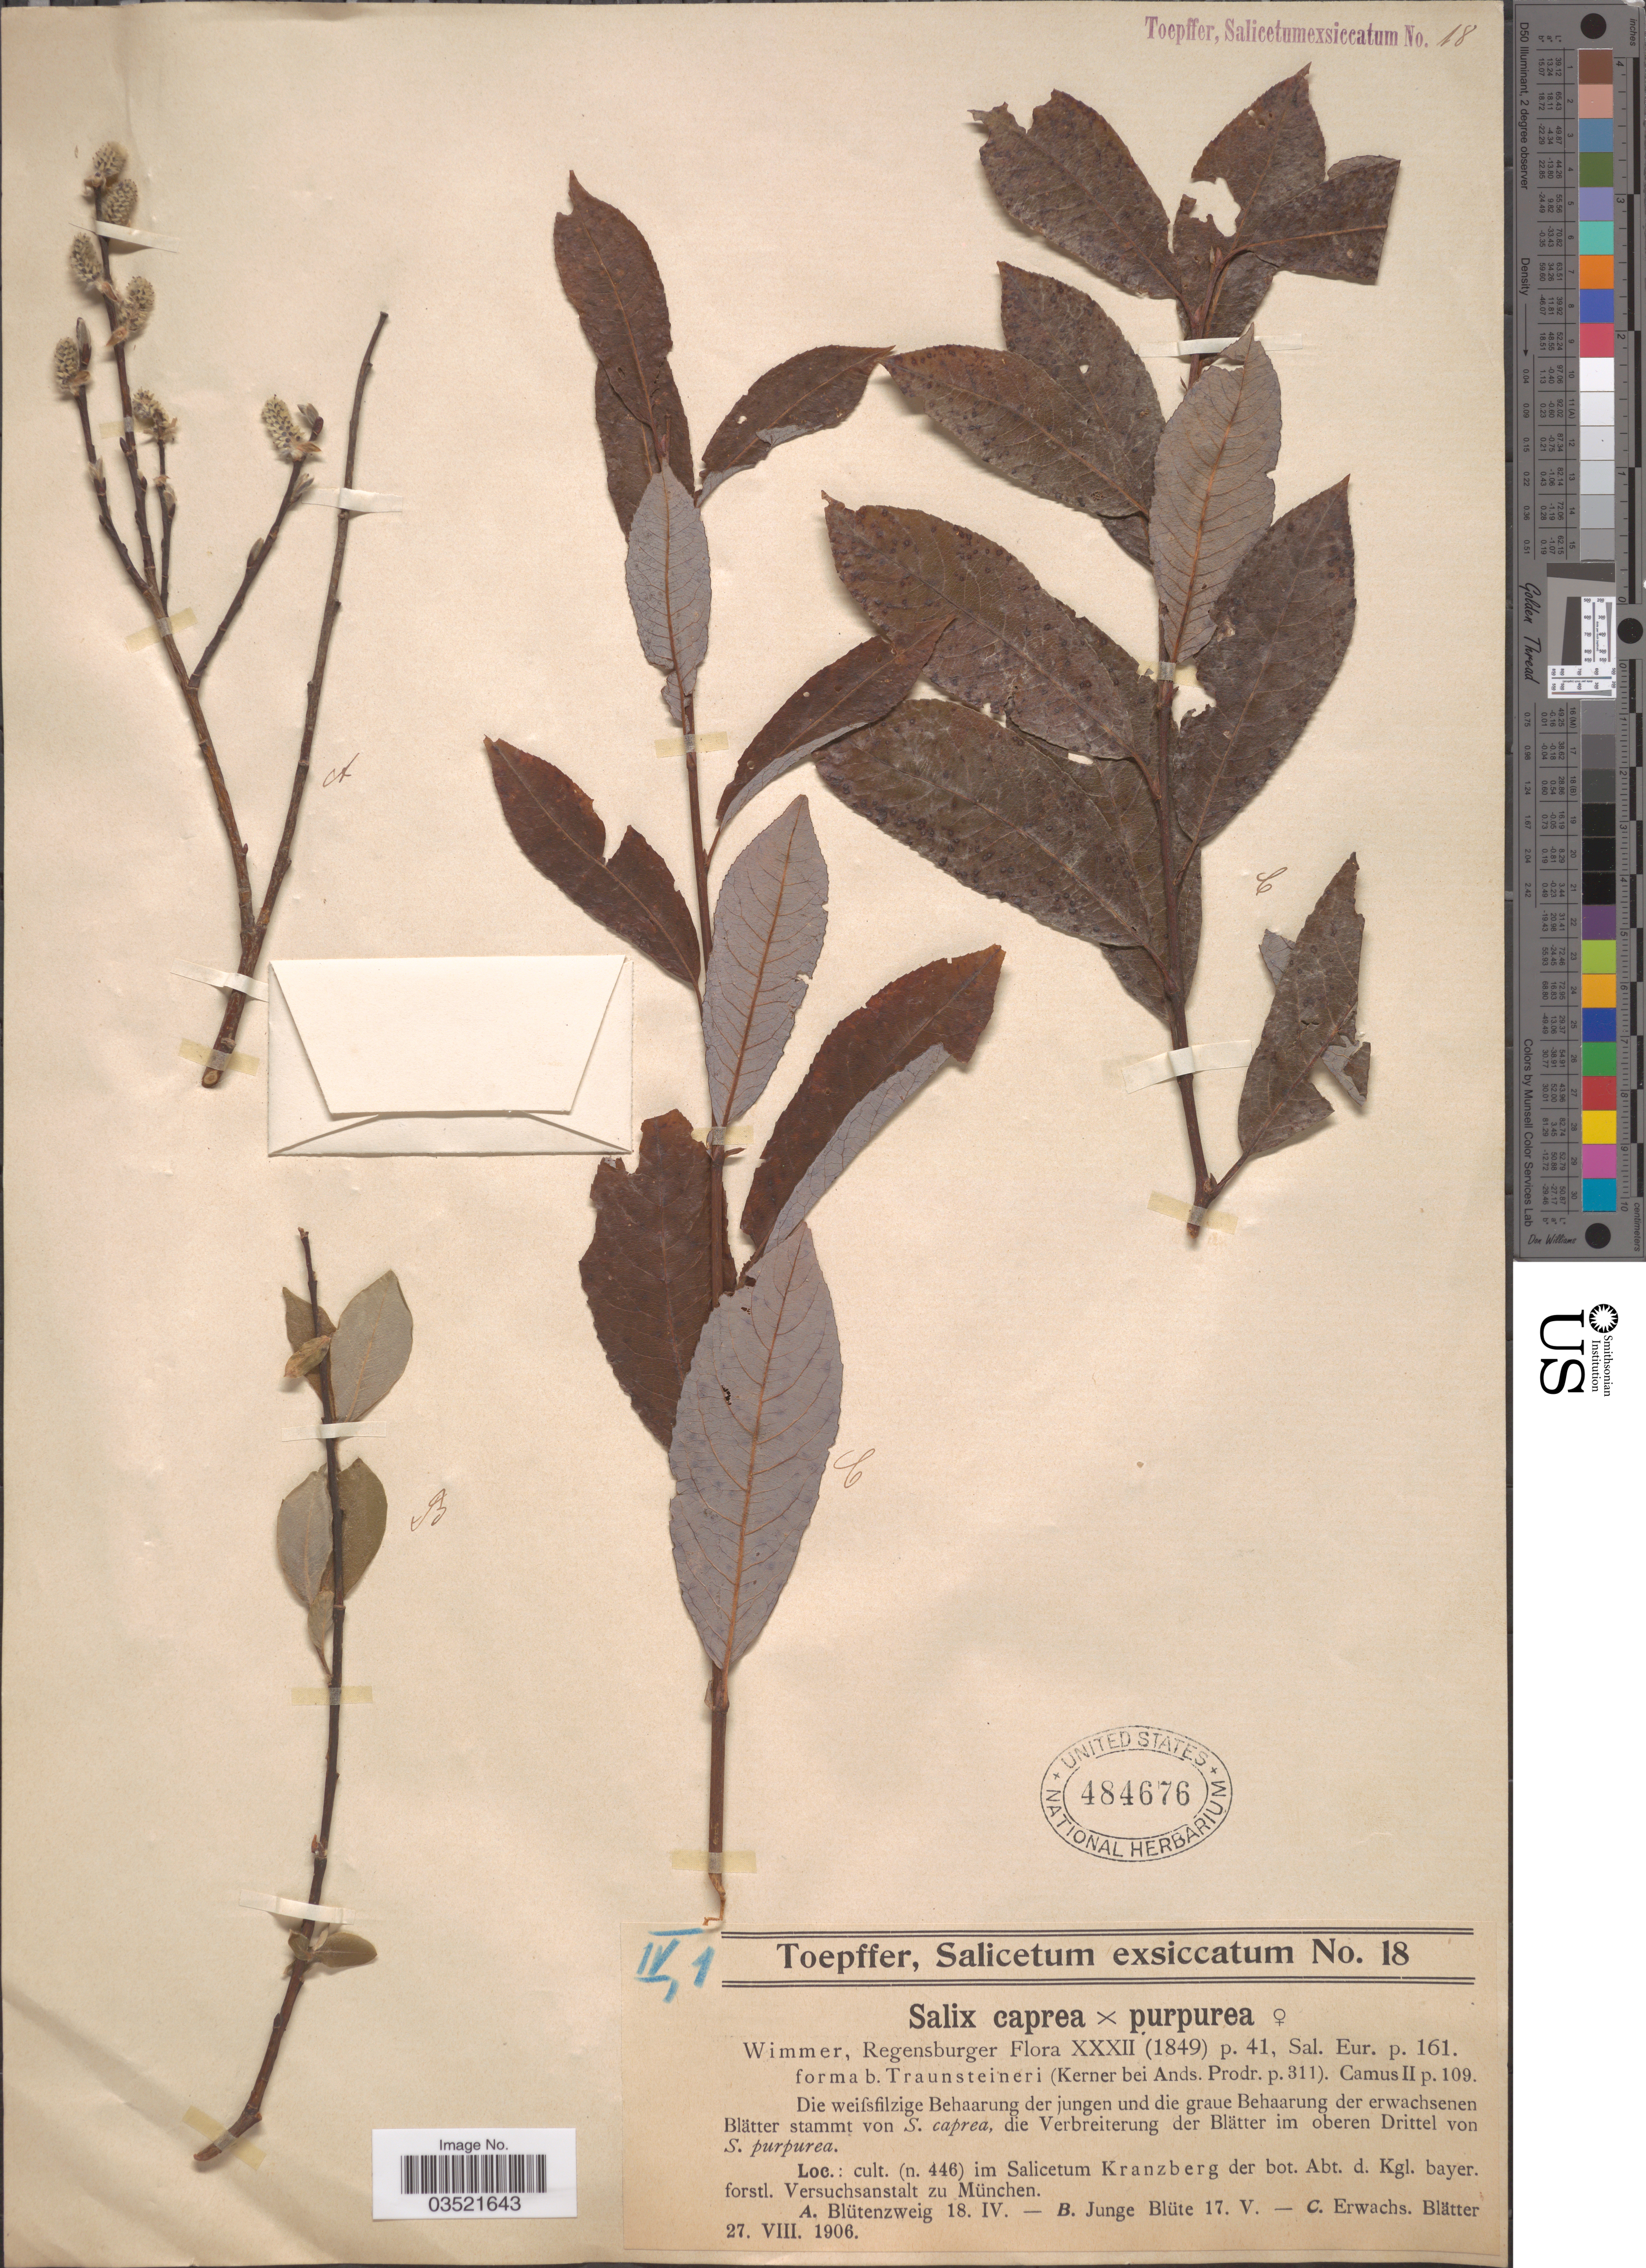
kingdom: Plantae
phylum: Tracheophyta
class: Magnoliopsida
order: Malpighiales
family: Salicaceae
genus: Salix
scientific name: Salix caprea x S. purpurea L.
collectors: A. Toepffer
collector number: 18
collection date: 1906-04-18/1906-08-27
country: Germany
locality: Cult. (n. 446) im Salicetum Kranzberg der bot. Abt. d. Kgl. bayer. forstl. Versuchsanstalt zu München.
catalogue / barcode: US 484676